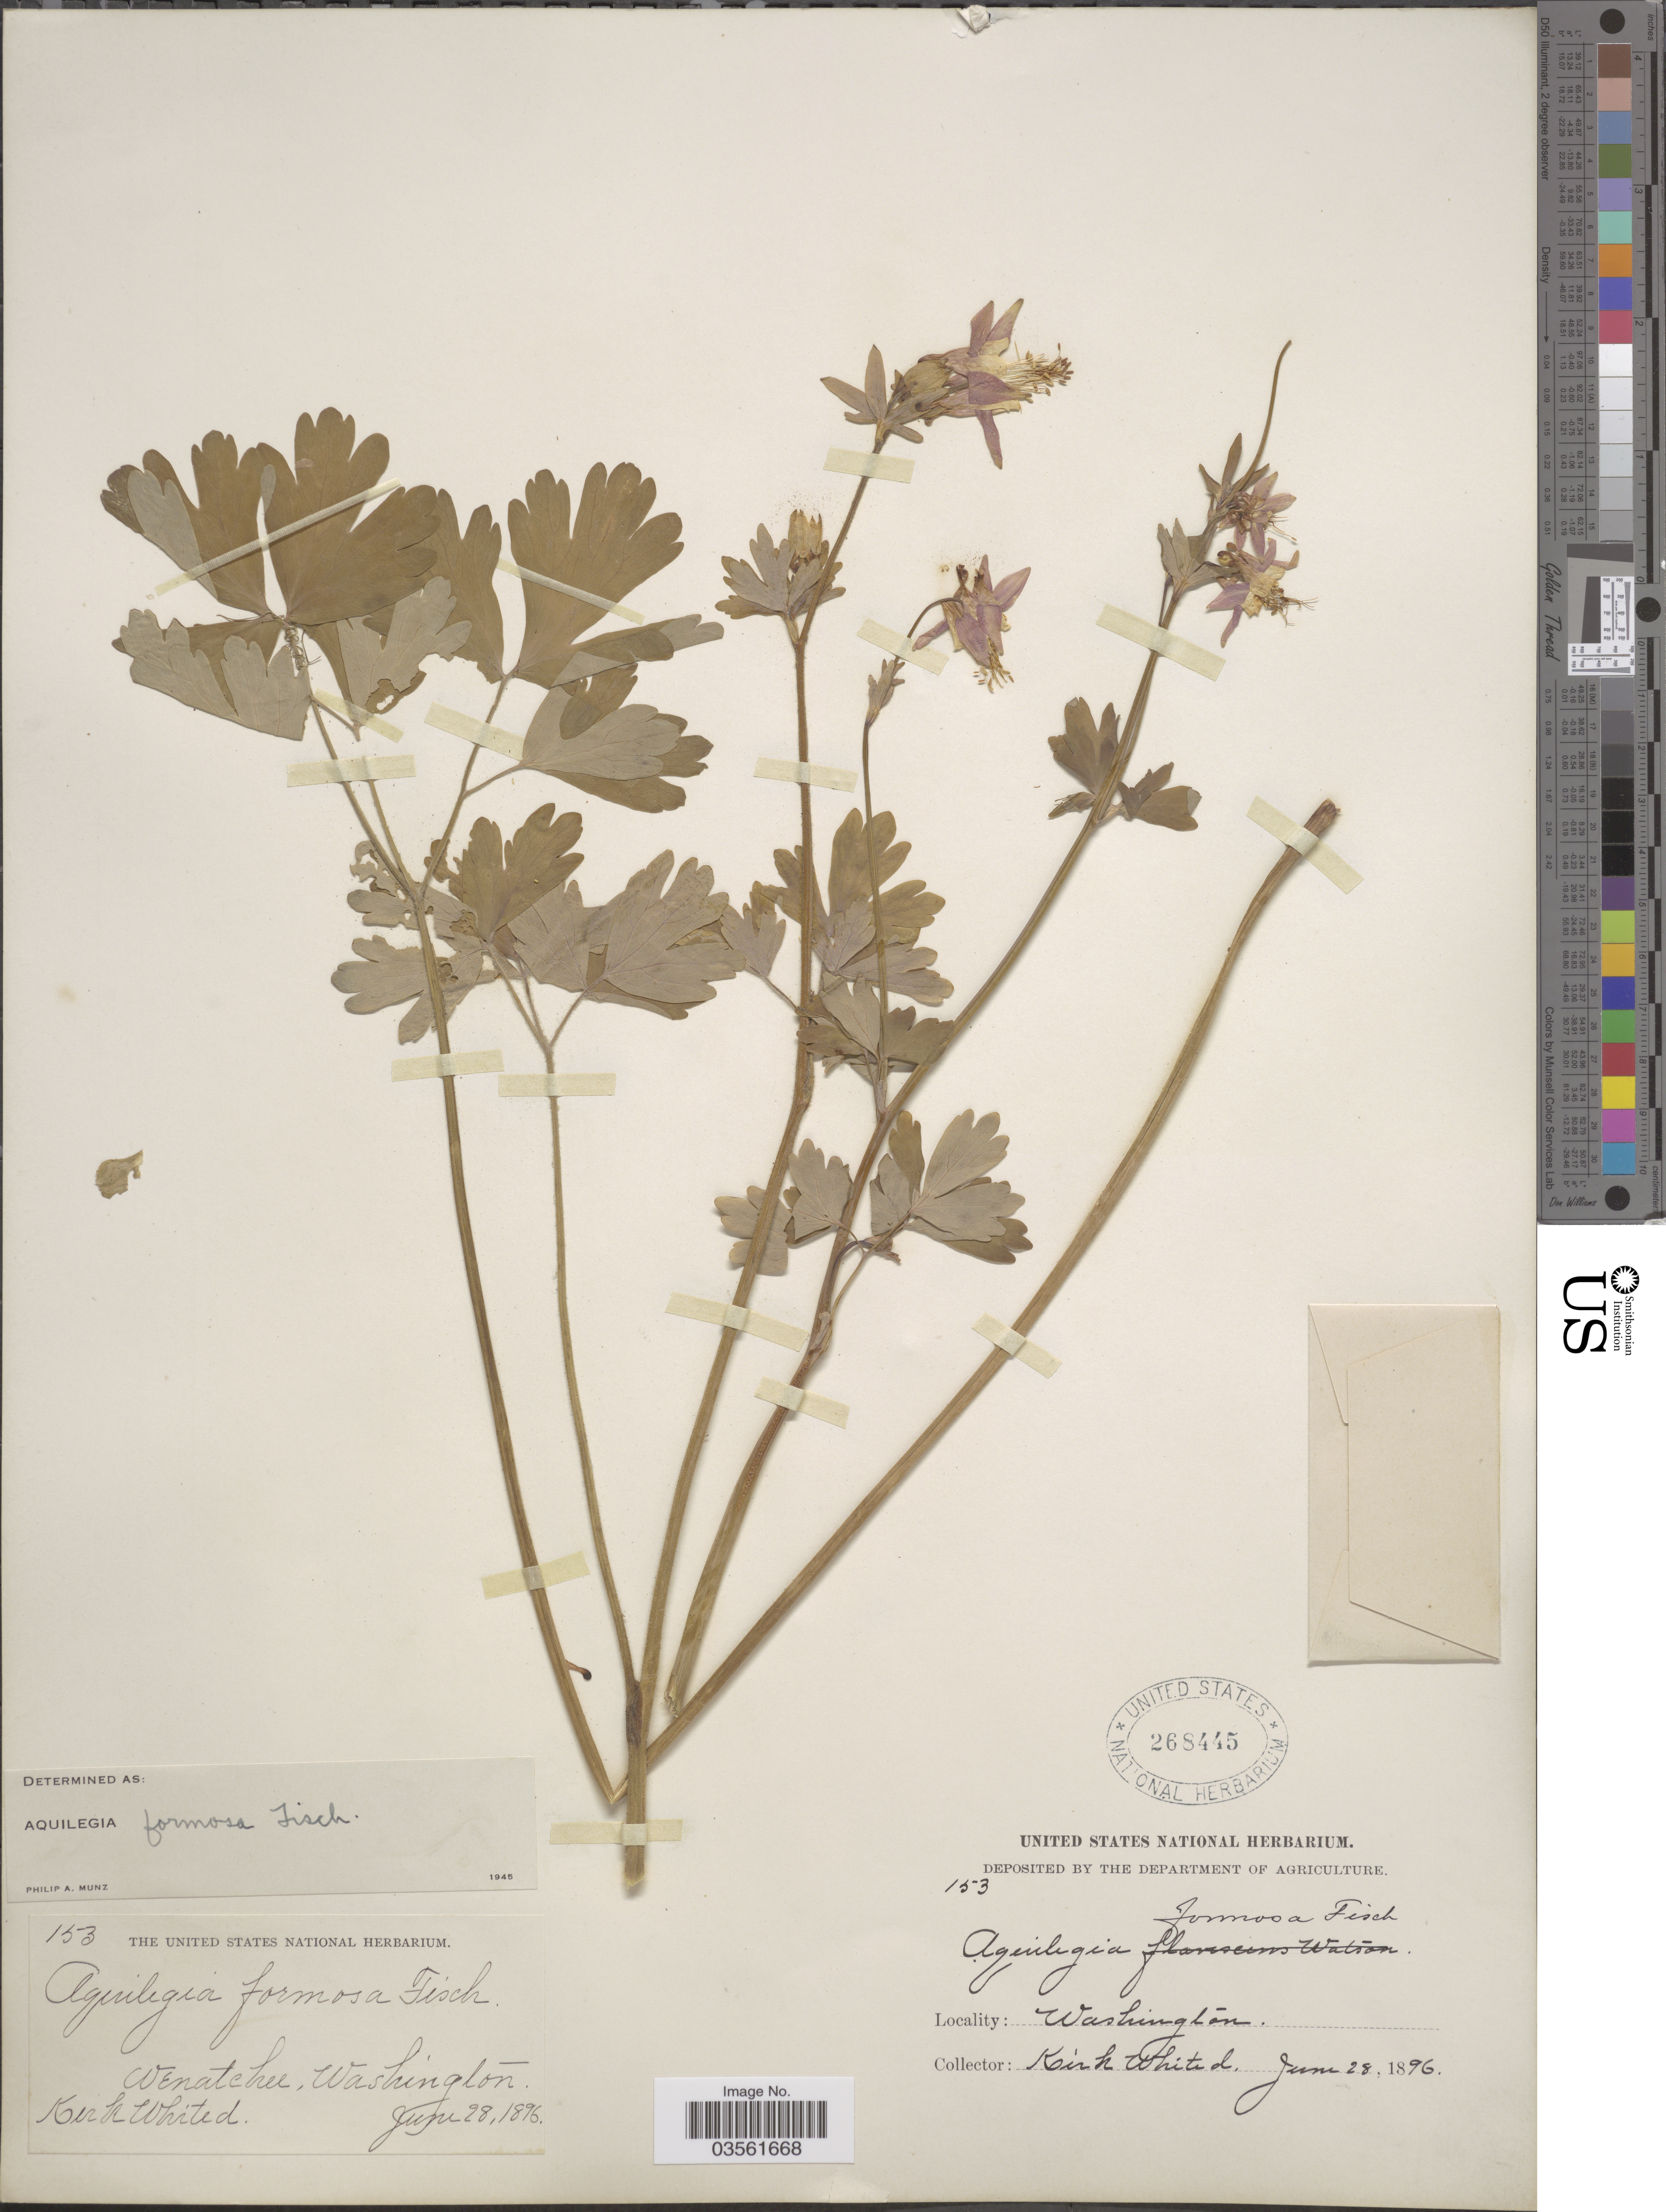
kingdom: Plantae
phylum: Tracheophyta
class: Magnoliopsida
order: Ranunculales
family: Ranunculaceae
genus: Aquilegia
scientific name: Aquilegia formosa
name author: Fisch. ex DC.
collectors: K. Whited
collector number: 153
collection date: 1896-06-28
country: United States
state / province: Washington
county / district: Chelan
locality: Wenatchee.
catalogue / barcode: US 268445